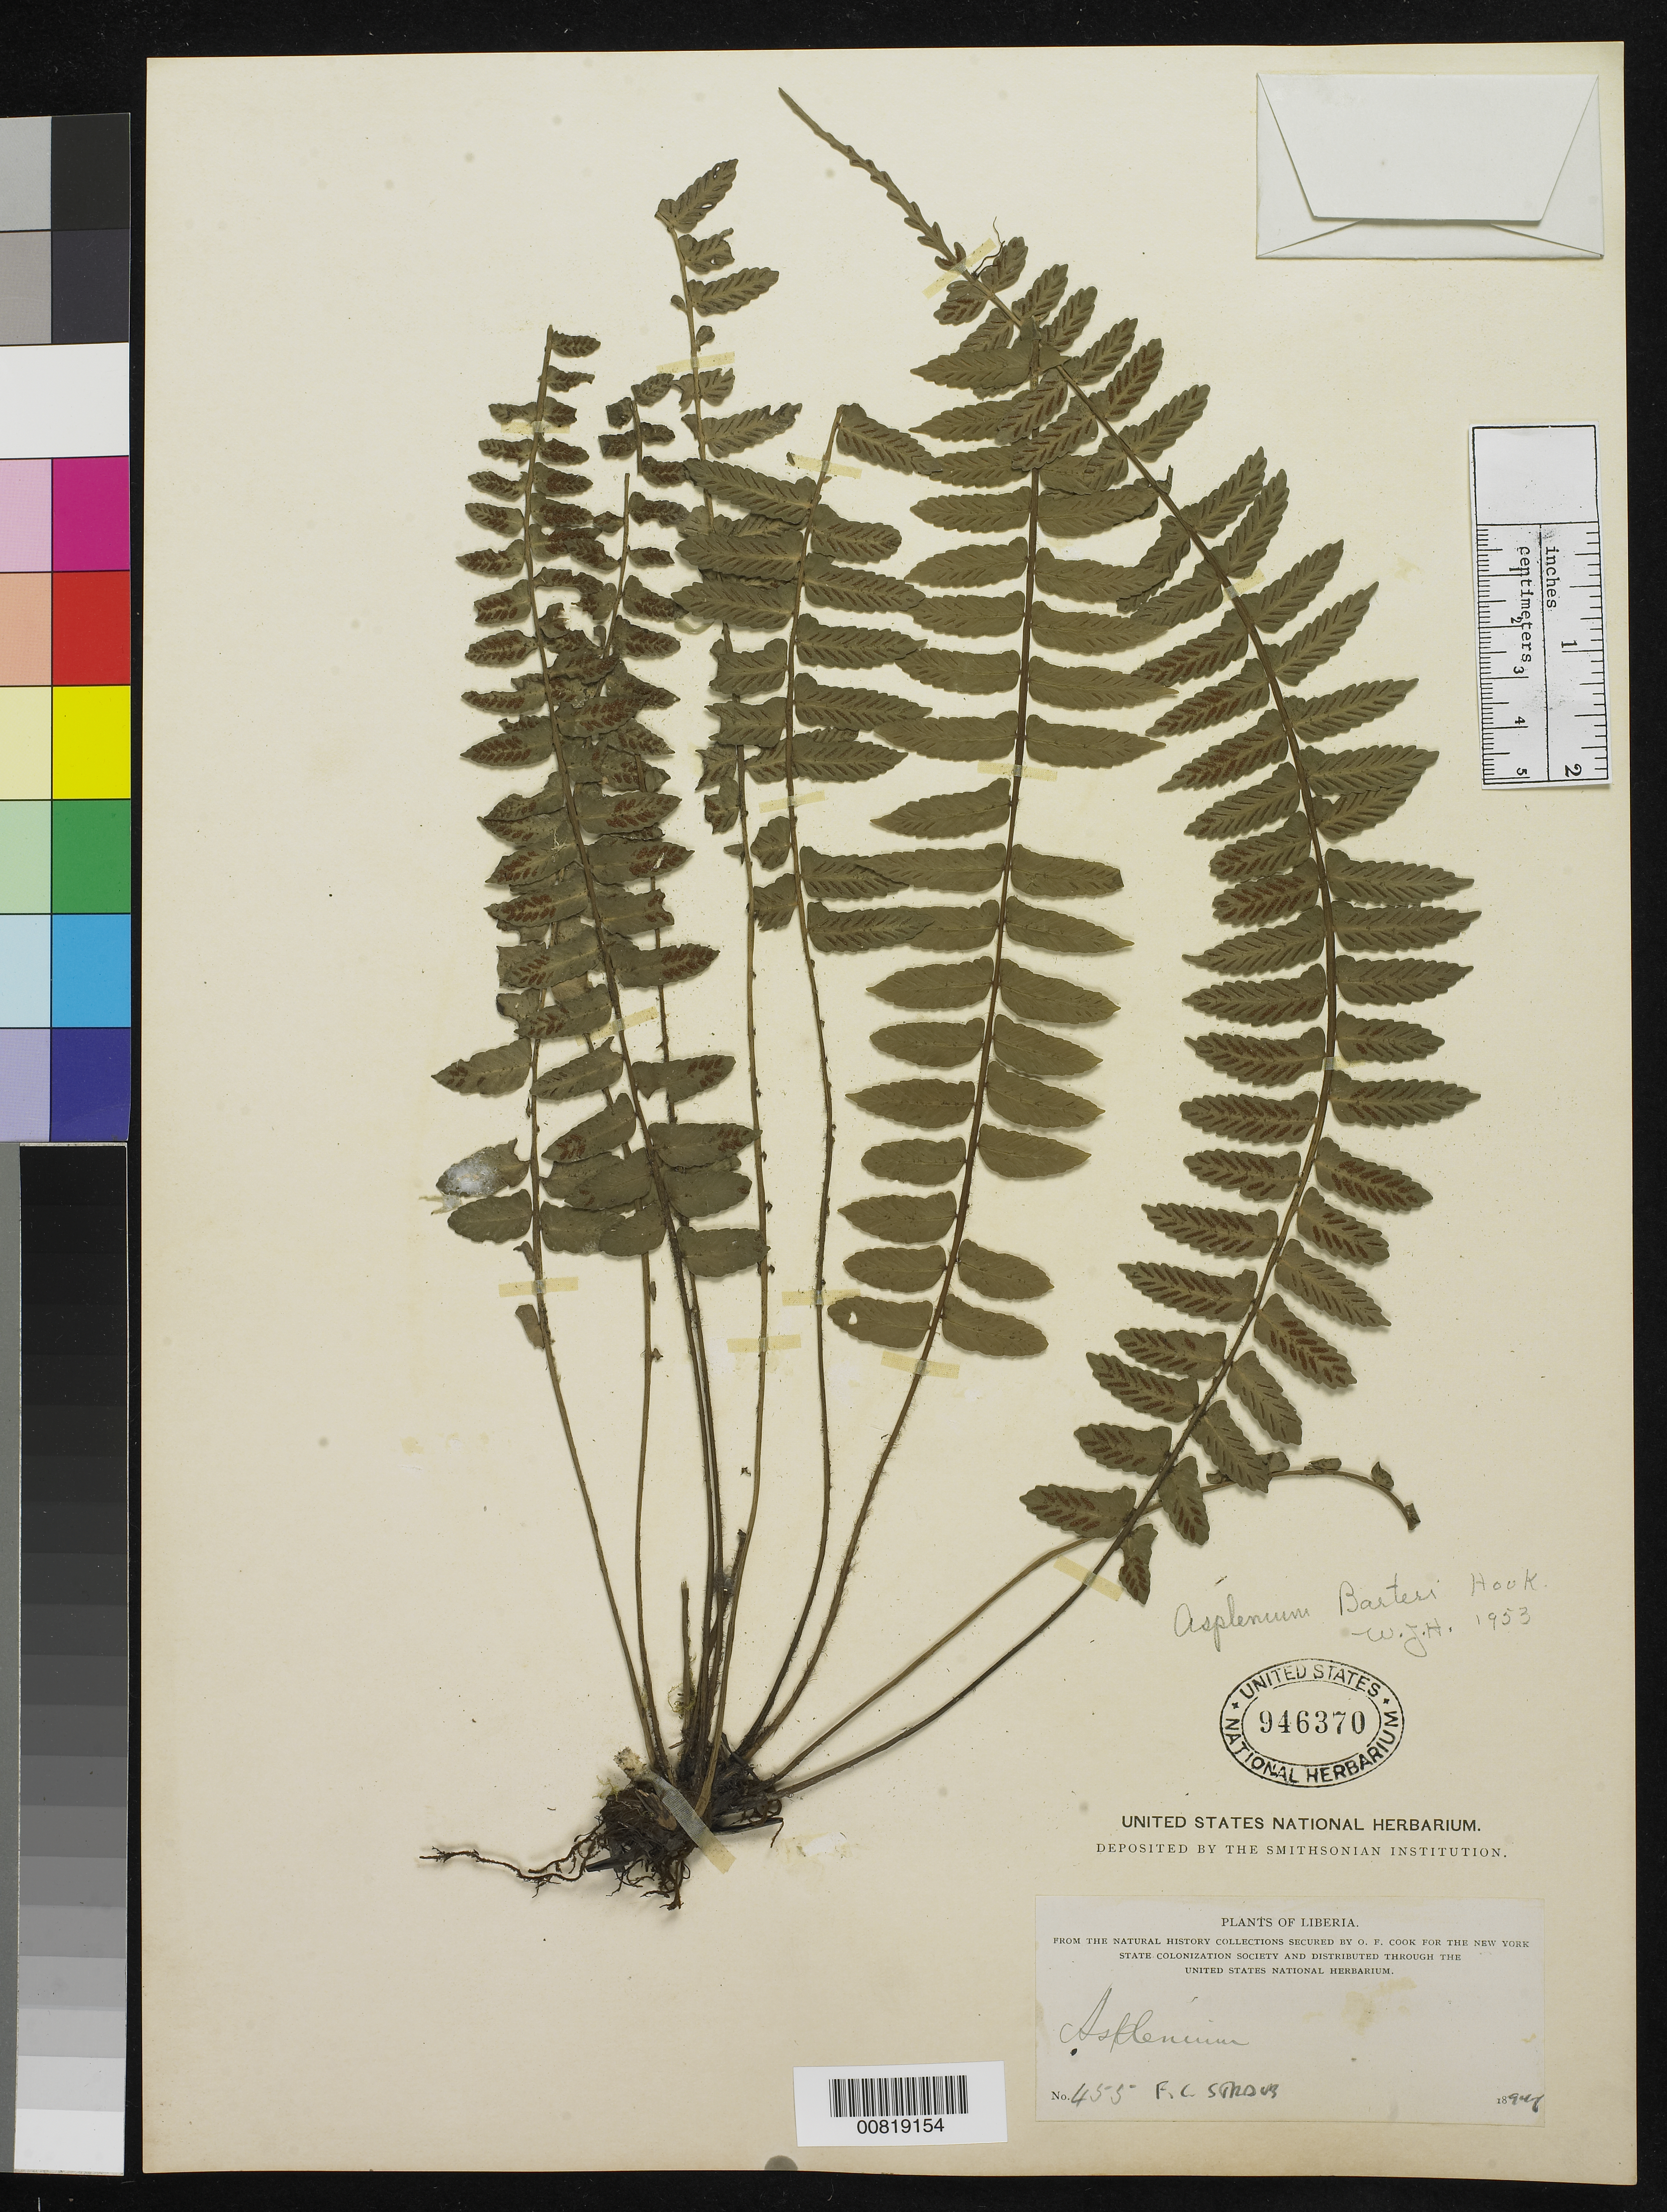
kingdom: Plantae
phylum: Tracheophyta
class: Polypodiopsida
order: Polypodiales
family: Aspleniaceae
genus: Asplenium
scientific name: Asplenium barteri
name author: Hook.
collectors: F. Straub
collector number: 455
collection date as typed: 1894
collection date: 1894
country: Liberia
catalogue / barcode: US 946370